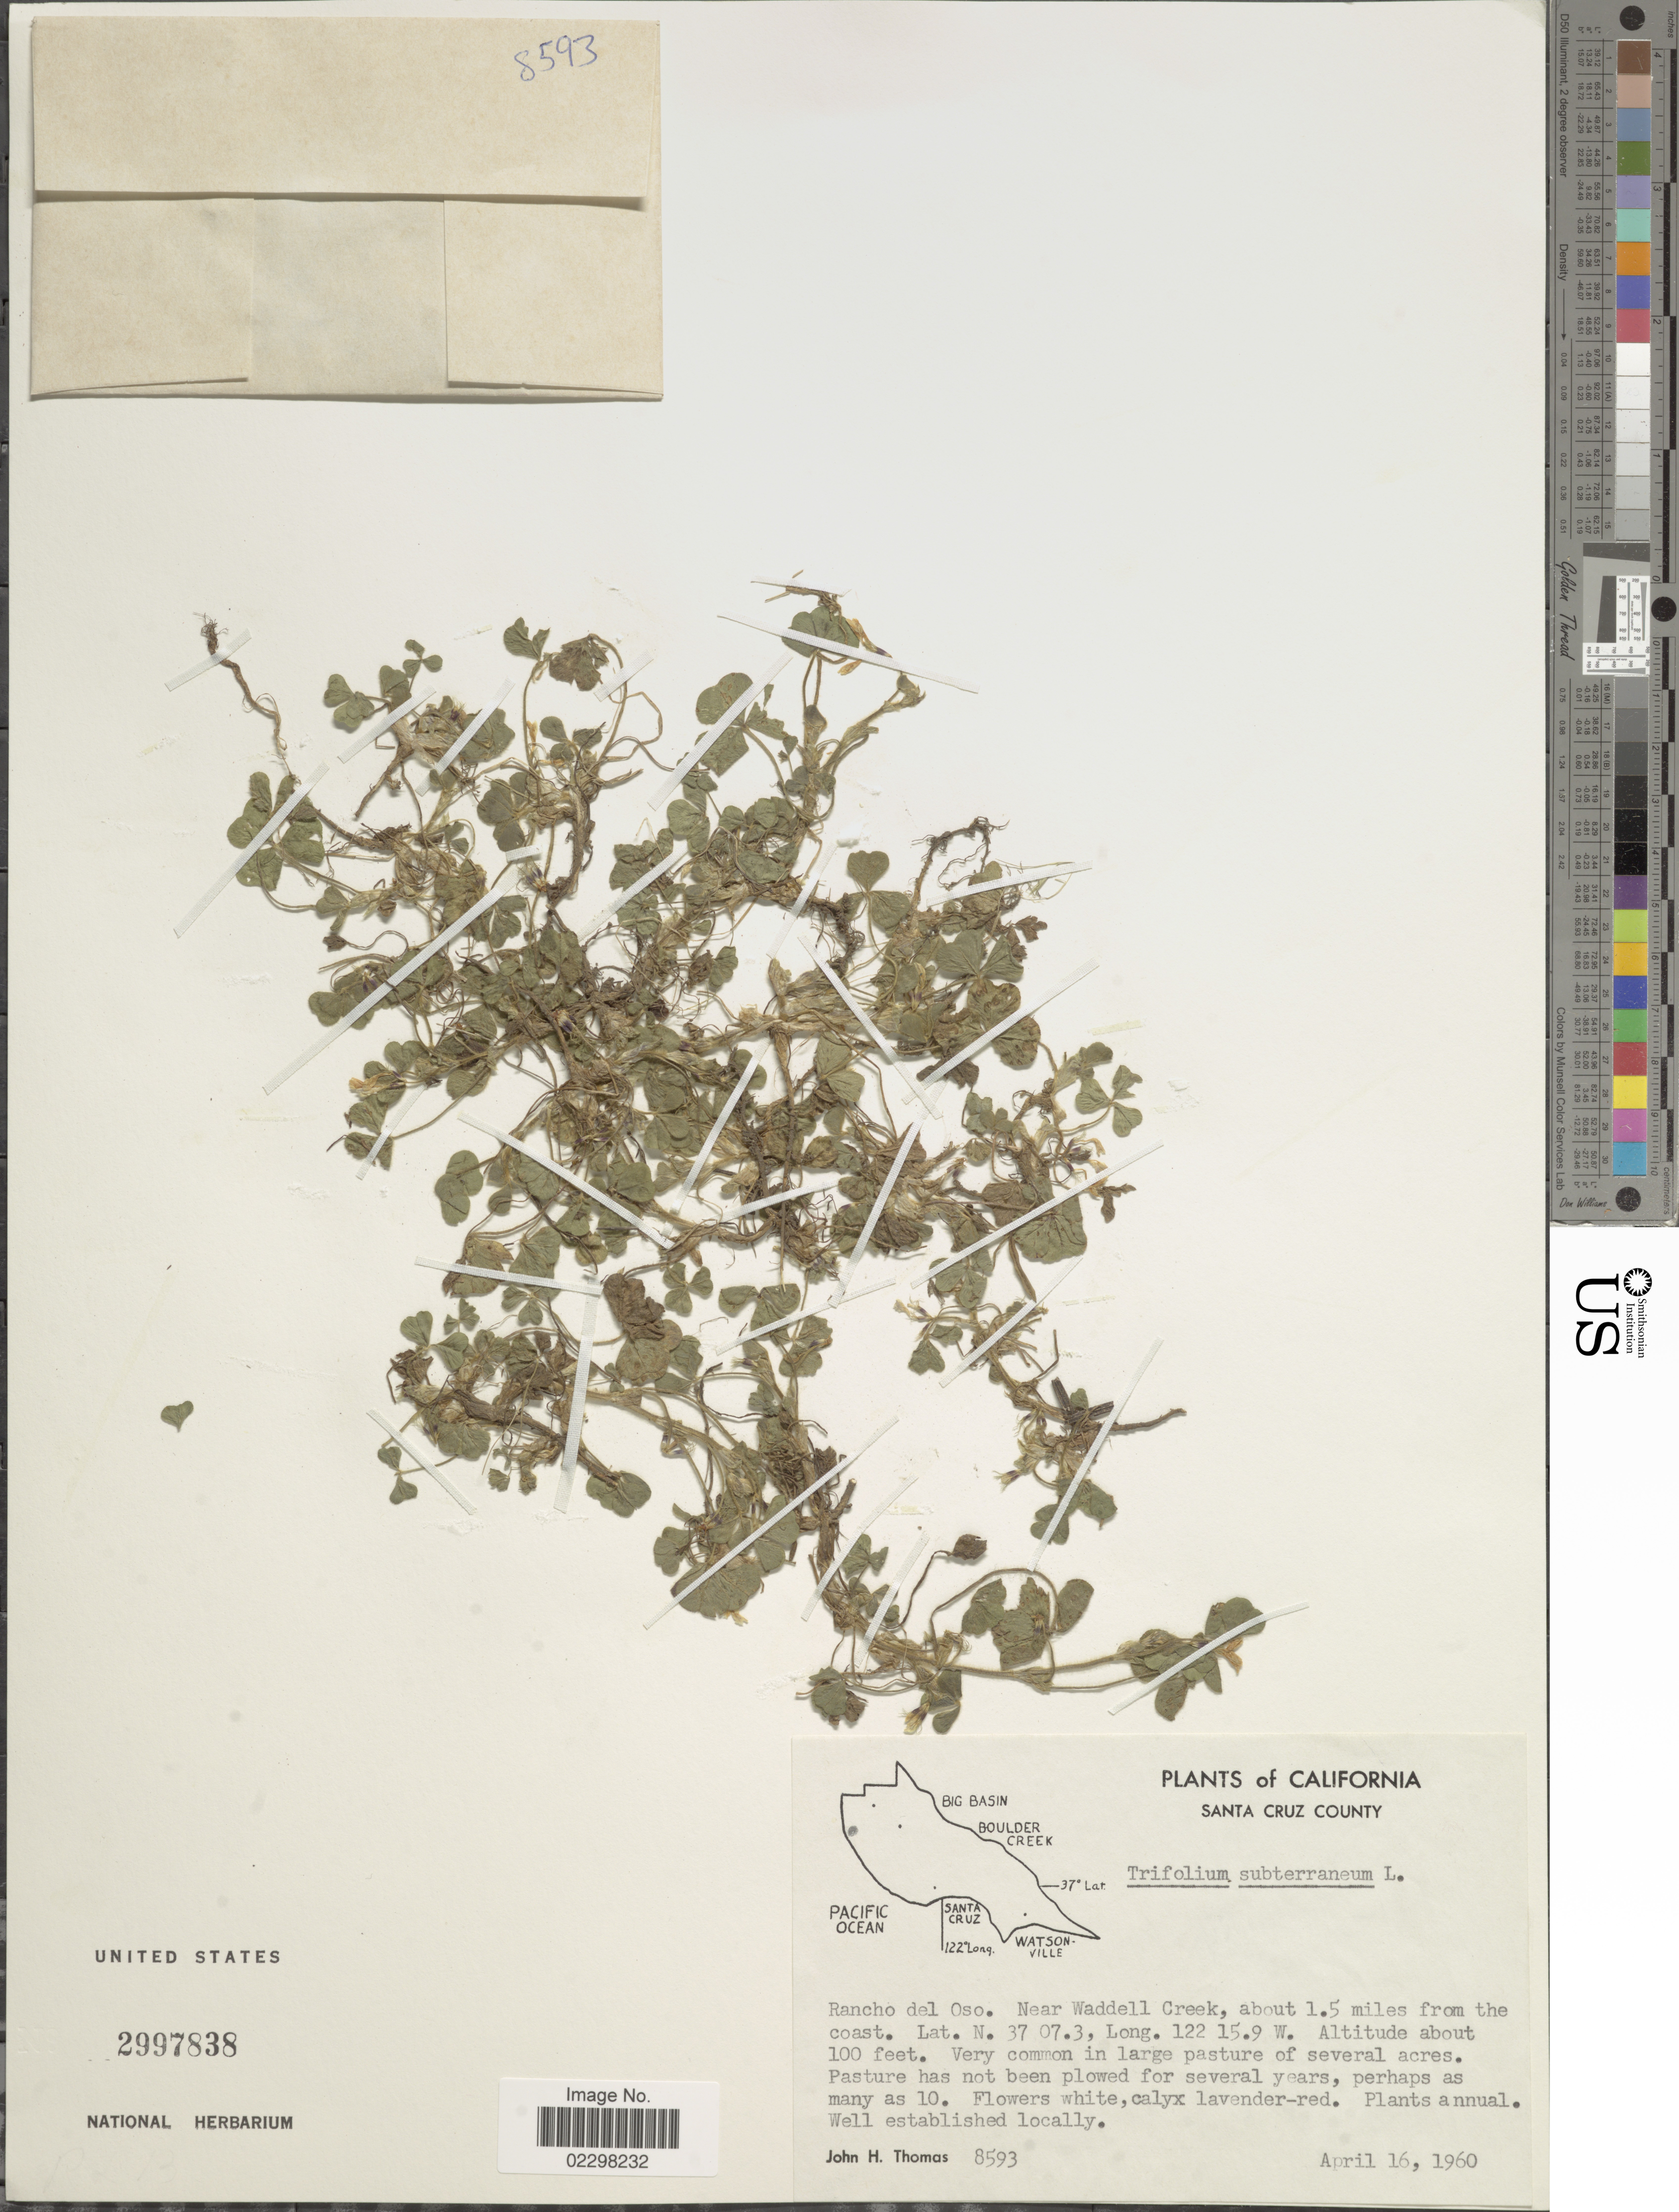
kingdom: Plantae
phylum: Tracheophyta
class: Magnoliopsida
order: Fabales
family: Fabaceae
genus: Trifolium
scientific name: Trifolium subterraneum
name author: L.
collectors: J. H. Thomas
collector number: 8593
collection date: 1960-04-16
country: United States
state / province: California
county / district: Santa Cruz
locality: Santa Cruz County, Rancho Del Oso. near Waddell Creek, about 1.5 miles from the coast.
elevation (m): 30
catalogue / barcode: US 2997838